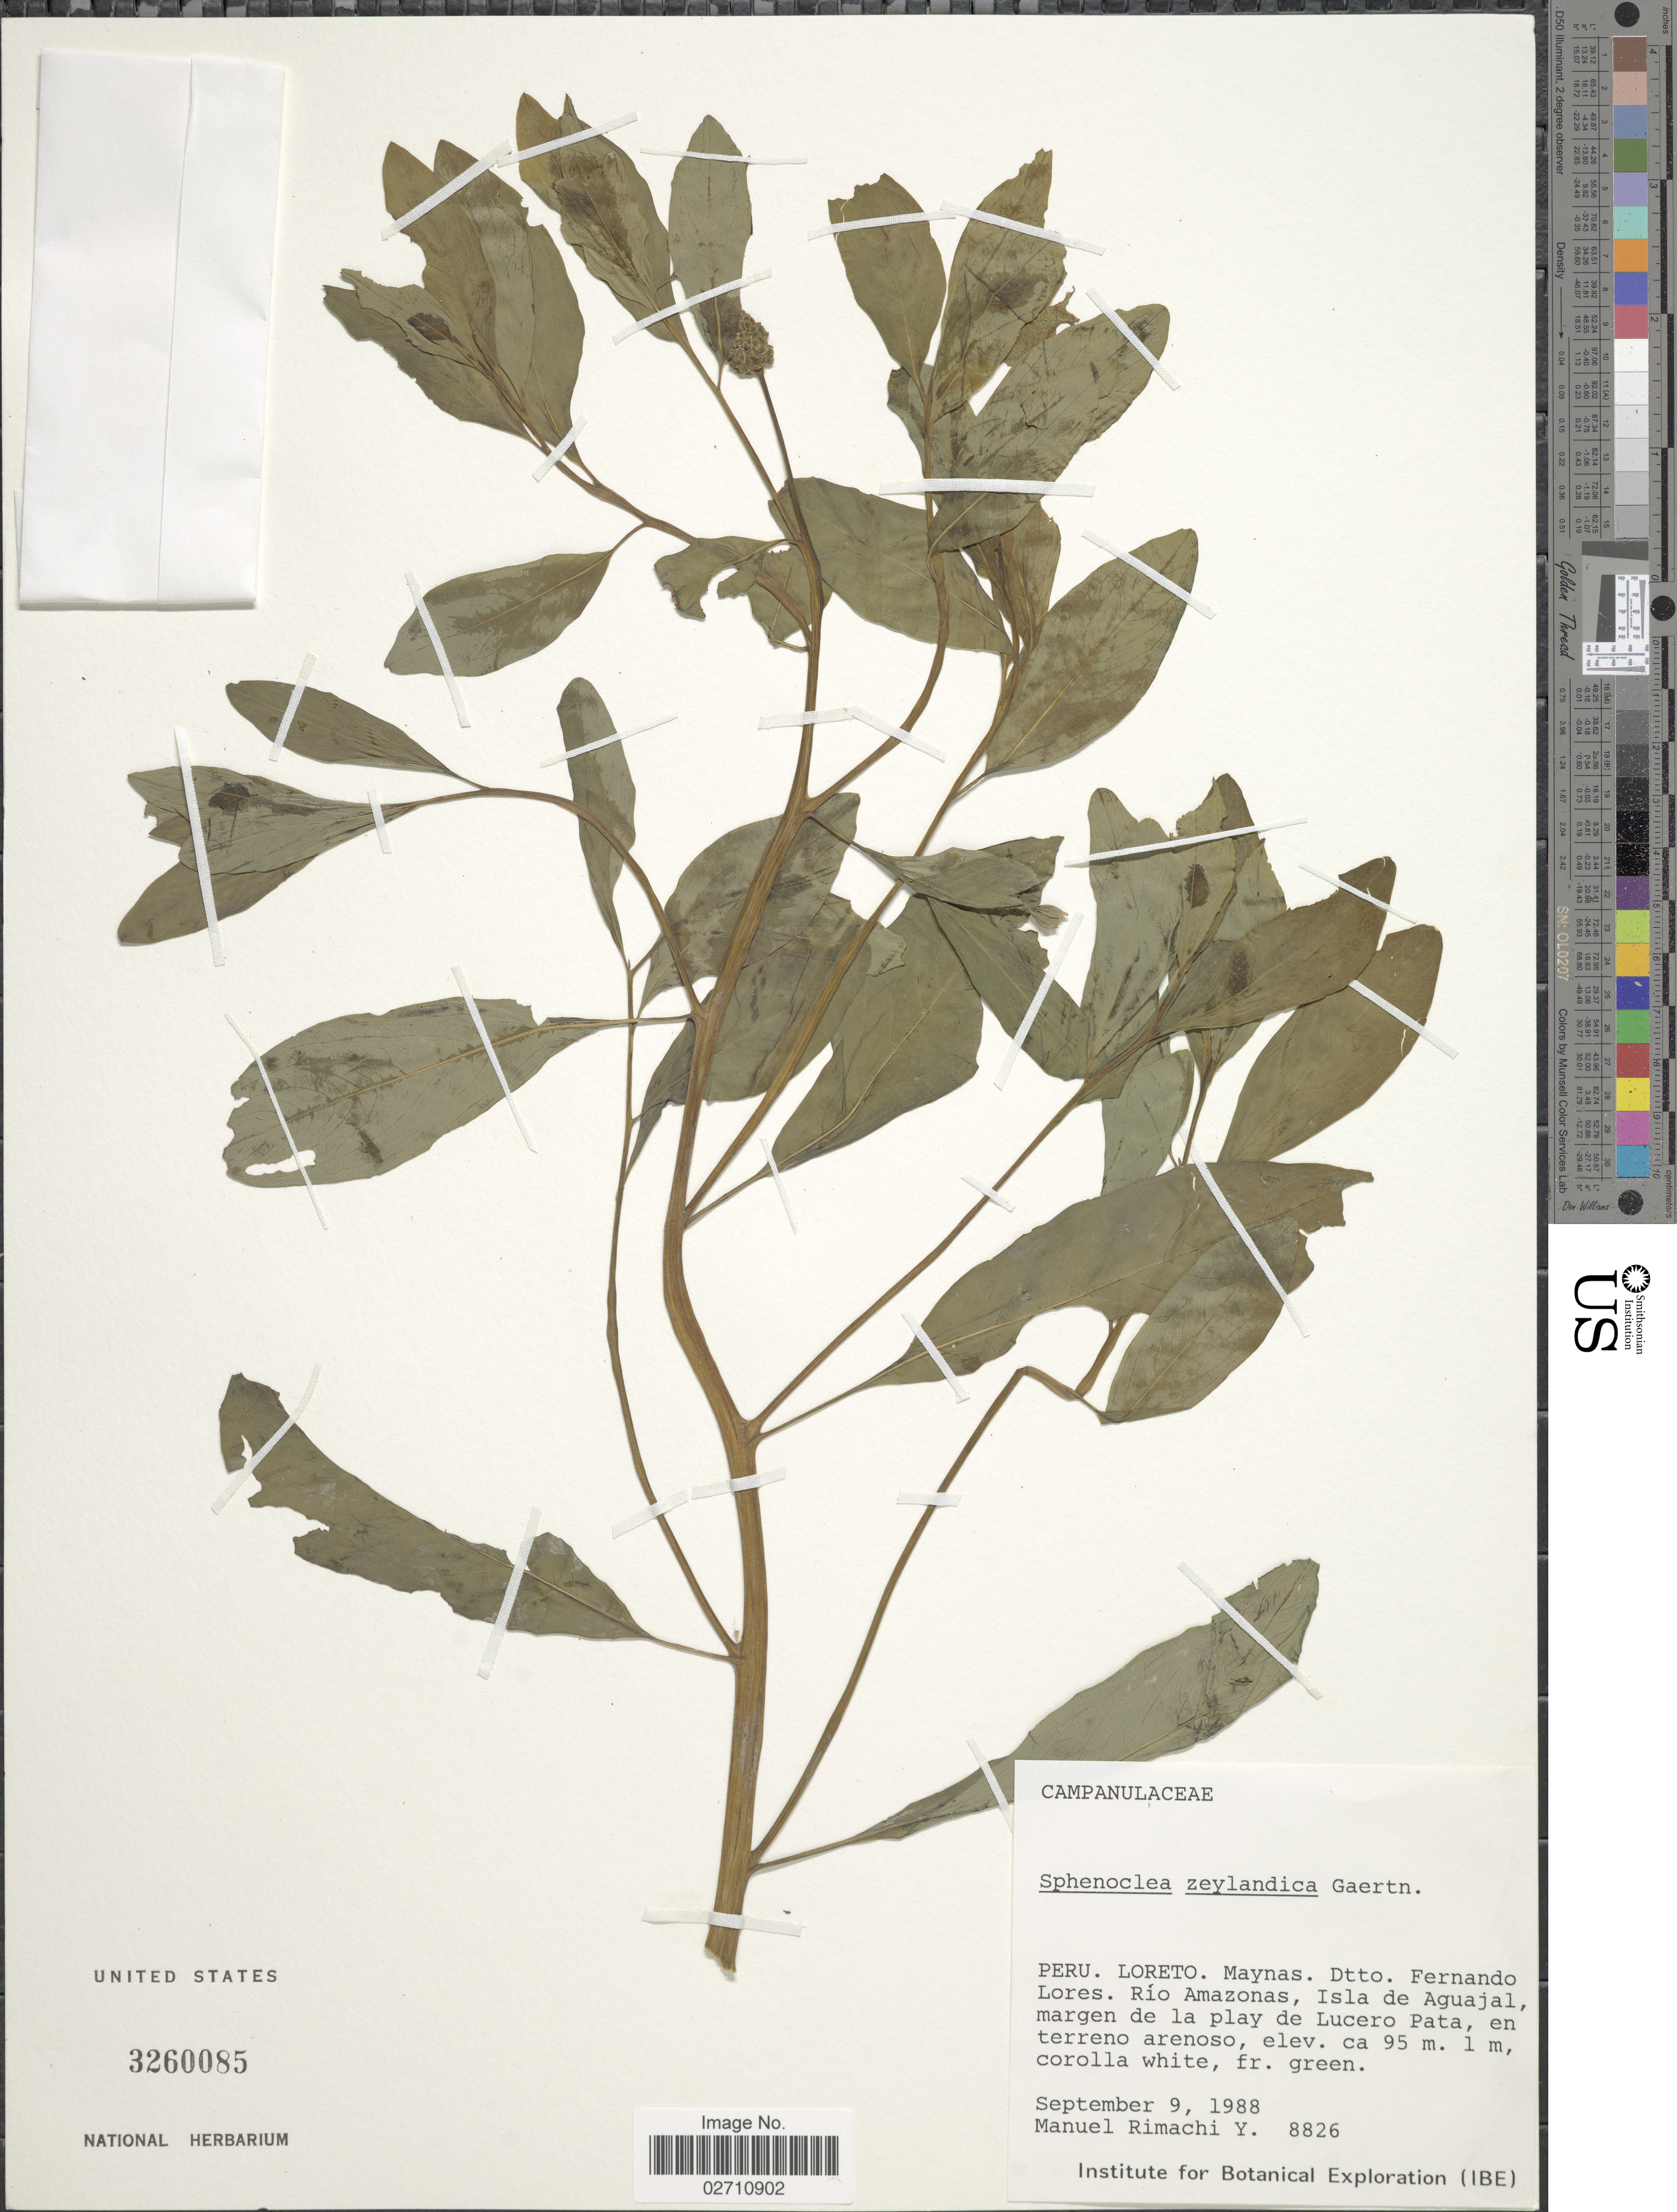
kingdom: Plantae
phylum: Tracheophyta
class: Magnoliopsida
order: Solanales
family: Sphenocleaceae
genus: Sphenoclea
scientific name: Sphenoclea zeylanica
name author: Gaertn.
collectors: M. Rimachi Y.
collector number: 8826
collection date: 1988-09-09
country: Peru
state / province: Loreto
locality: Maynas. Dtto. Fernando Lores. Rio Amazonas, Isla de Aguajal, margen de la play de Lucero Pata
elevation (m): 95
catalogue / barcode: US 3260085